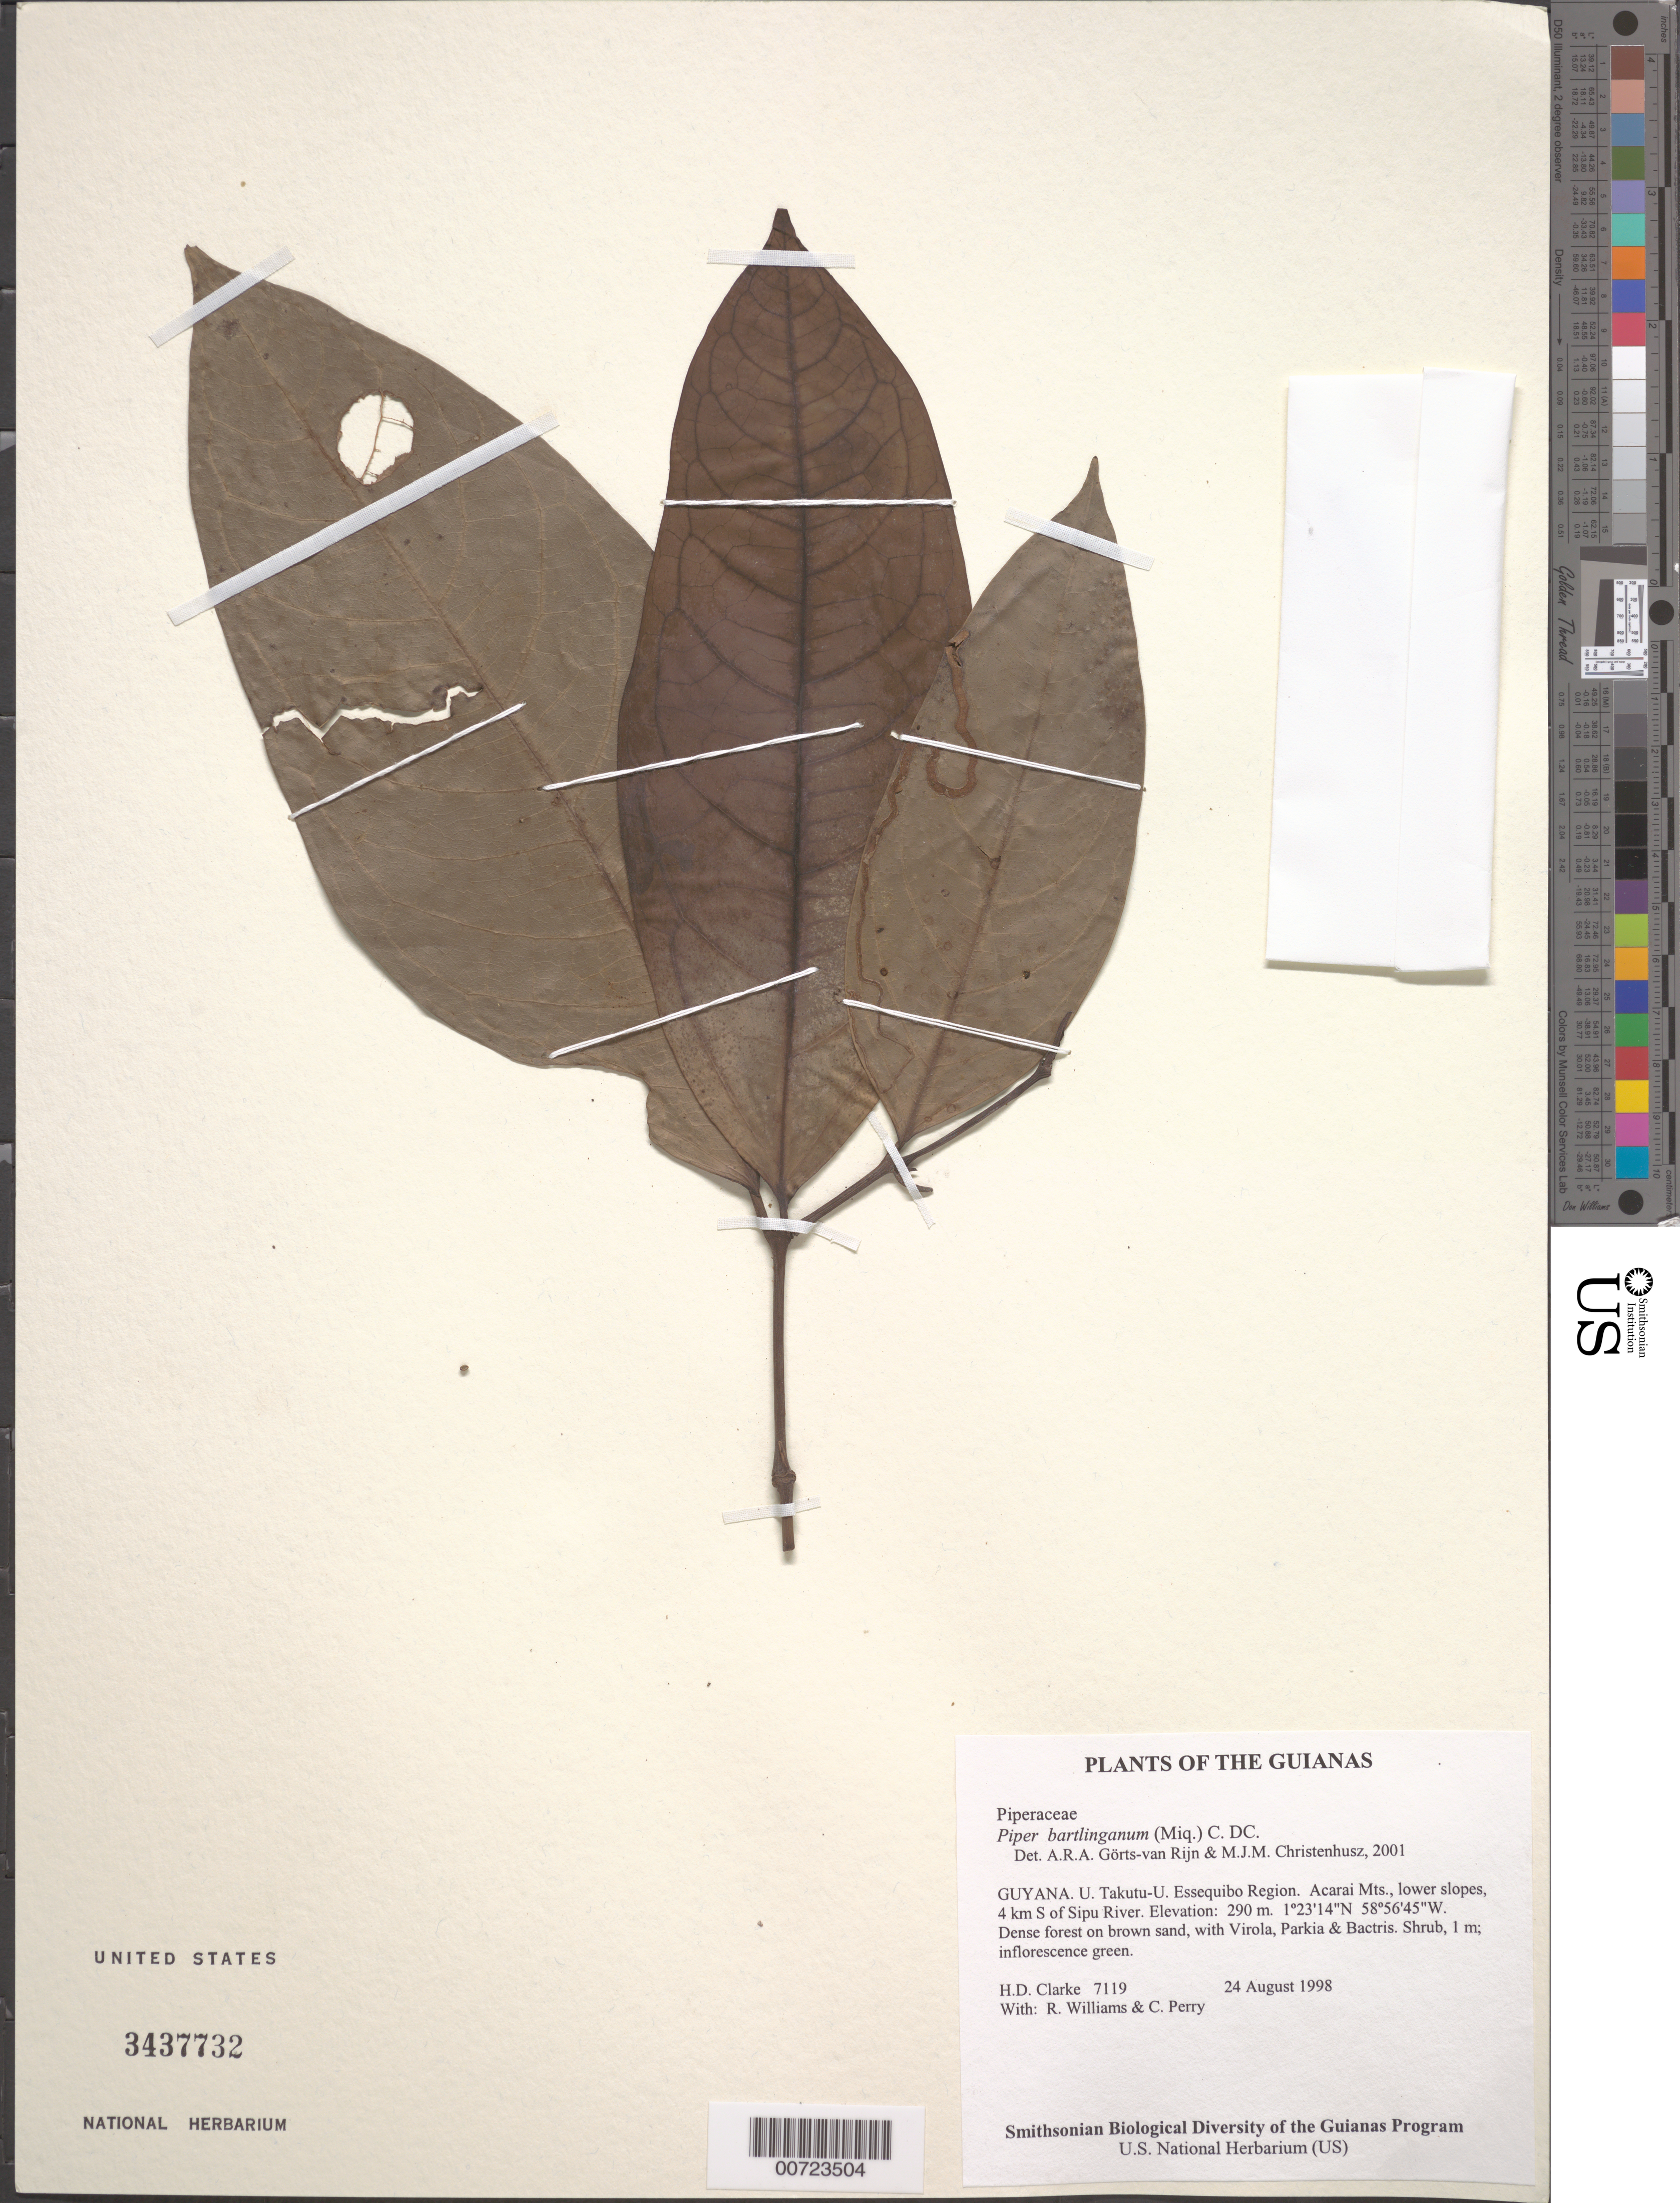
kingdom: Plantae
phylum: Tracheophyta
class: Magnoliopsida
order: Gentianales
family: Rubiaceae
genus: Isertia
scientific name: Isertia hypoleuca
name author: Benth.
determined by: Taylor, Charlotte M.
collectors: H. D. Clarke, R. Williams & C. Perry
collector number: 7219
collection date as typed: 29 August 1998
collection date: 1998-08-29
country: Guyana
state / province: U. Takutu-U. Essequibo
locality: Acarai Mts., summit of unnamed peak, 5 km S of Sipu River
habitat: Dense forest on brown sand & granite boulders, with Sloanea, Clusia & Palicourea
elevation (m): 900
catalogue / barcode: US 3437732